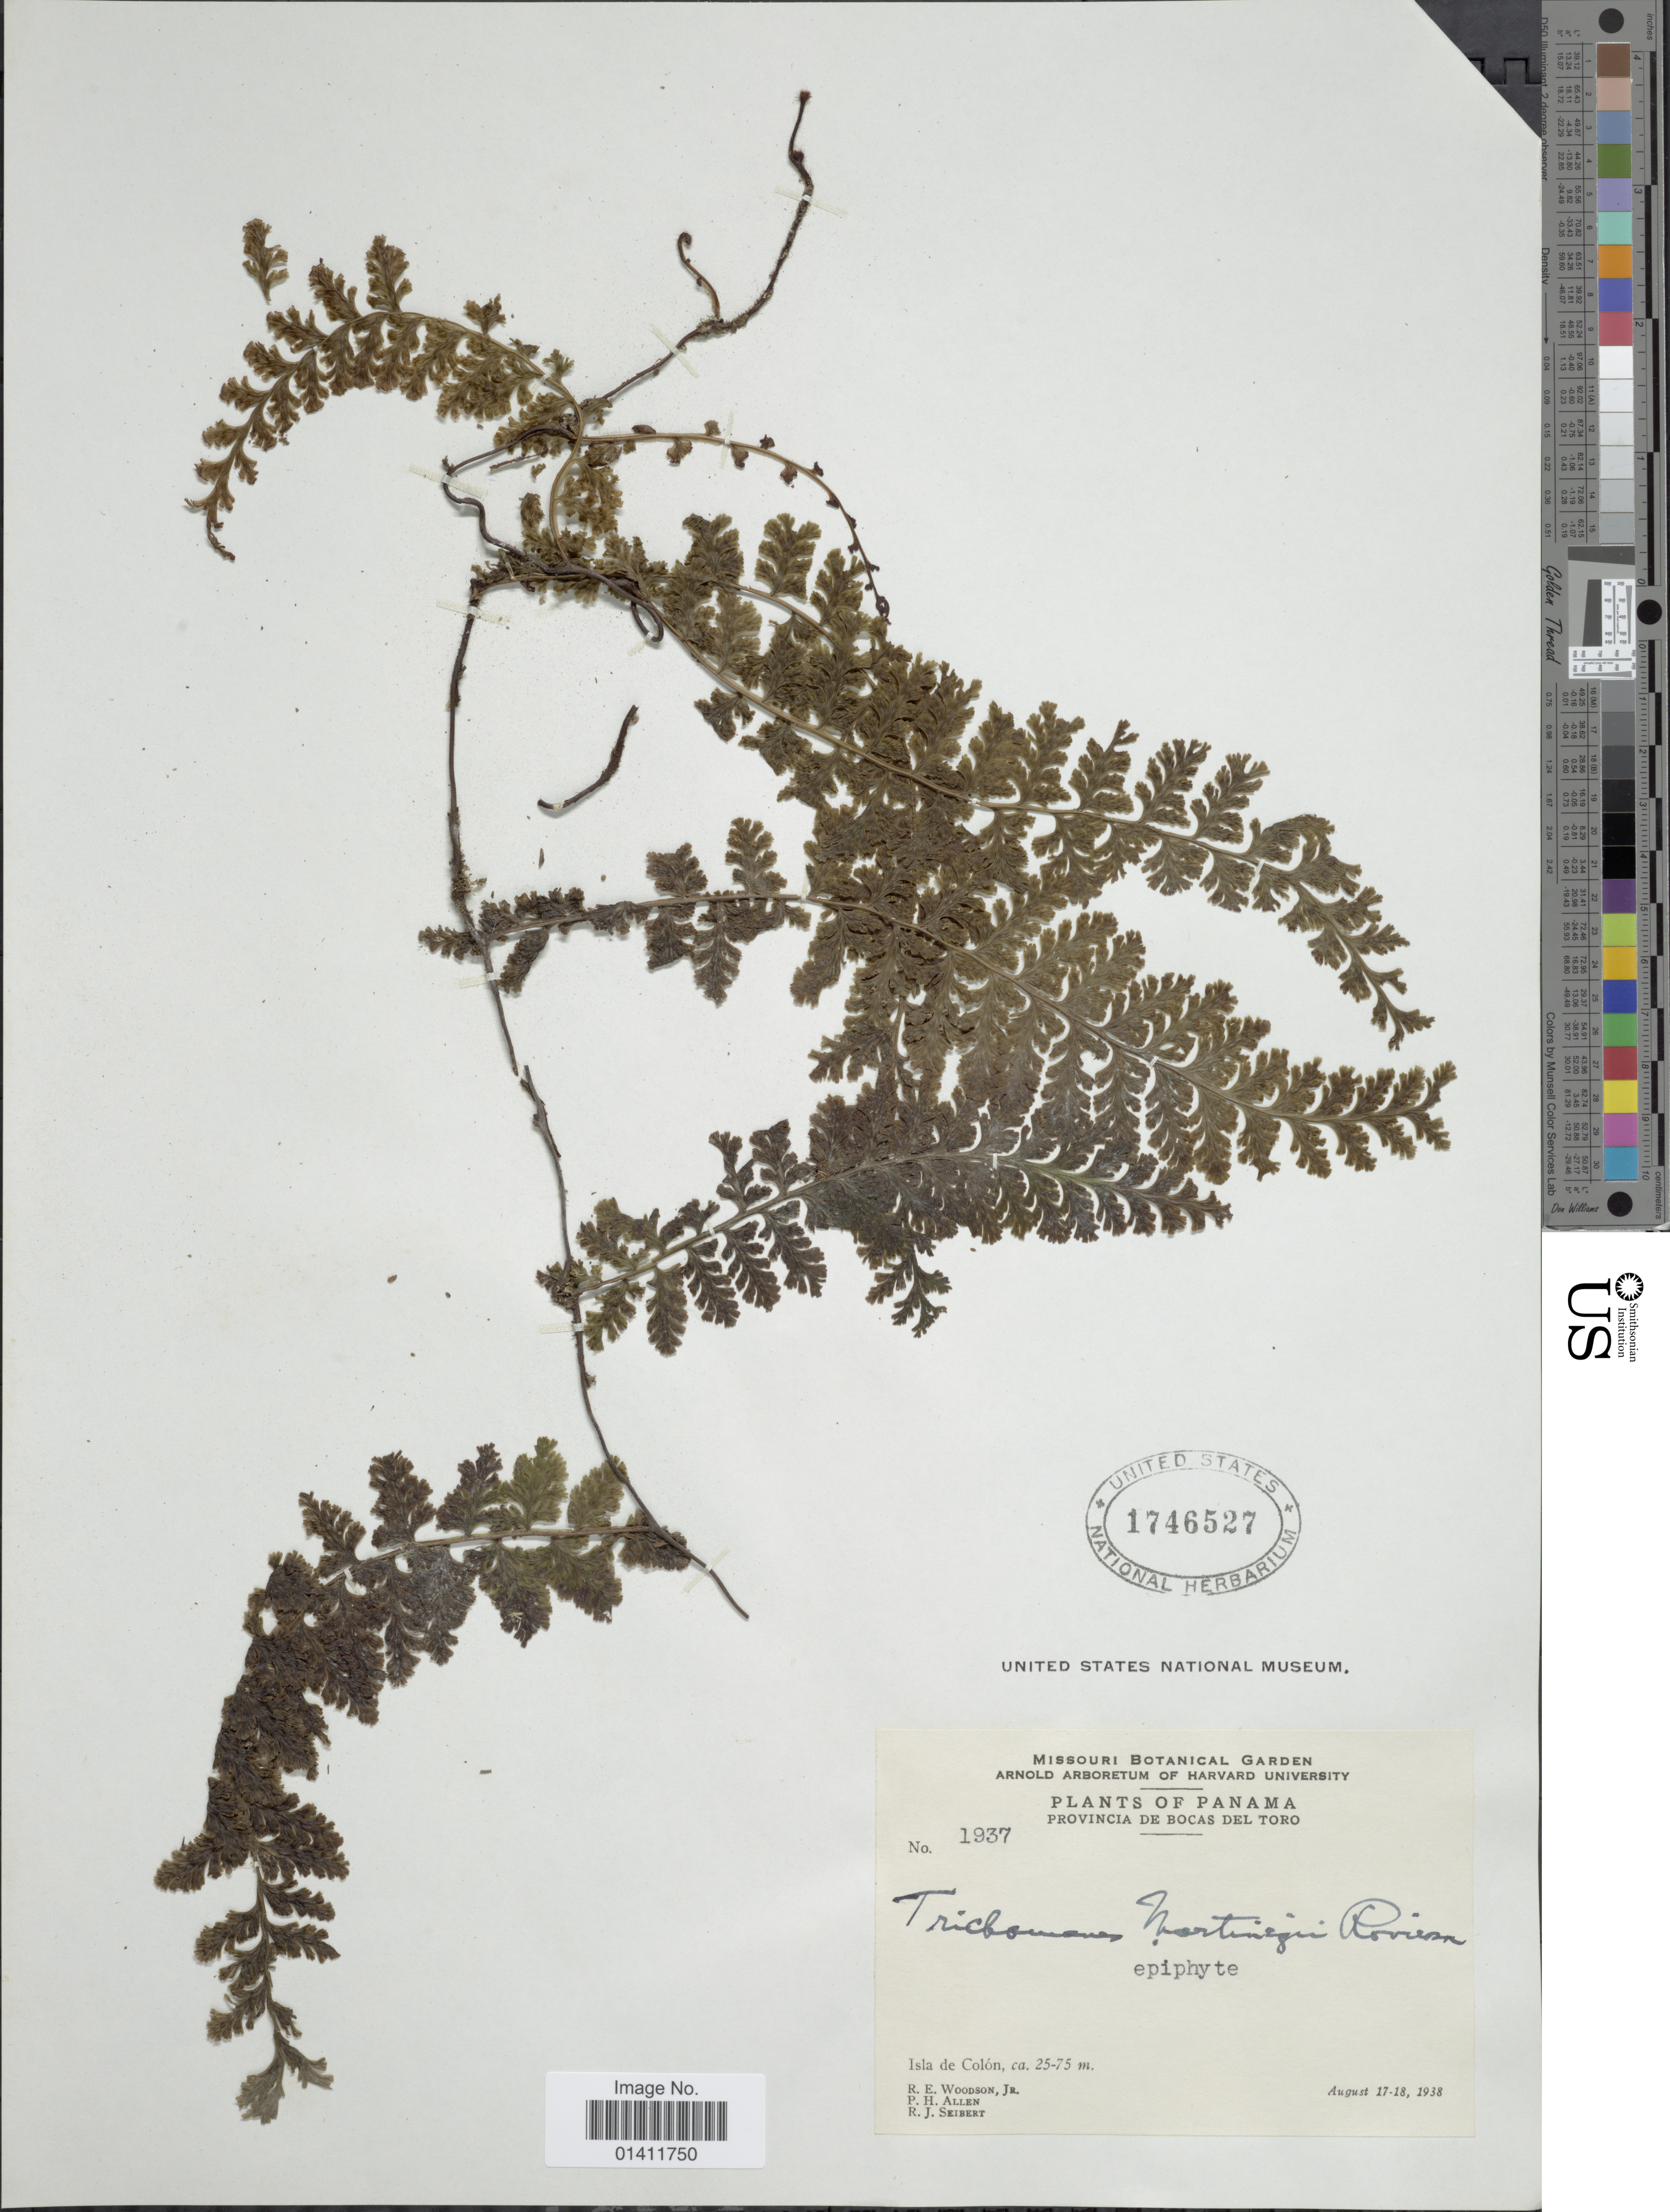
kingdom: Plantae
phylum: Tracheophyta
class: Polypodiopsida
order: Hymenophyllales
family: Hymenophyllaceae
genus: Vandenboschia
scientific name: Vandenboschia collariata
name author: (Bosch) Ebihara & K. Iwats.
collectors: R. E. Woodson, P. H. Allen & R. J. Seibert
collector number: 1937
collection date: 1938-08-17/1938-08-18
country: Panama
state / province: Bocas del Toro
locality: Provincia de Bocas del Toro. Isla de Colon.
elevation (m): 25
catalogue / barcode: US 1746527